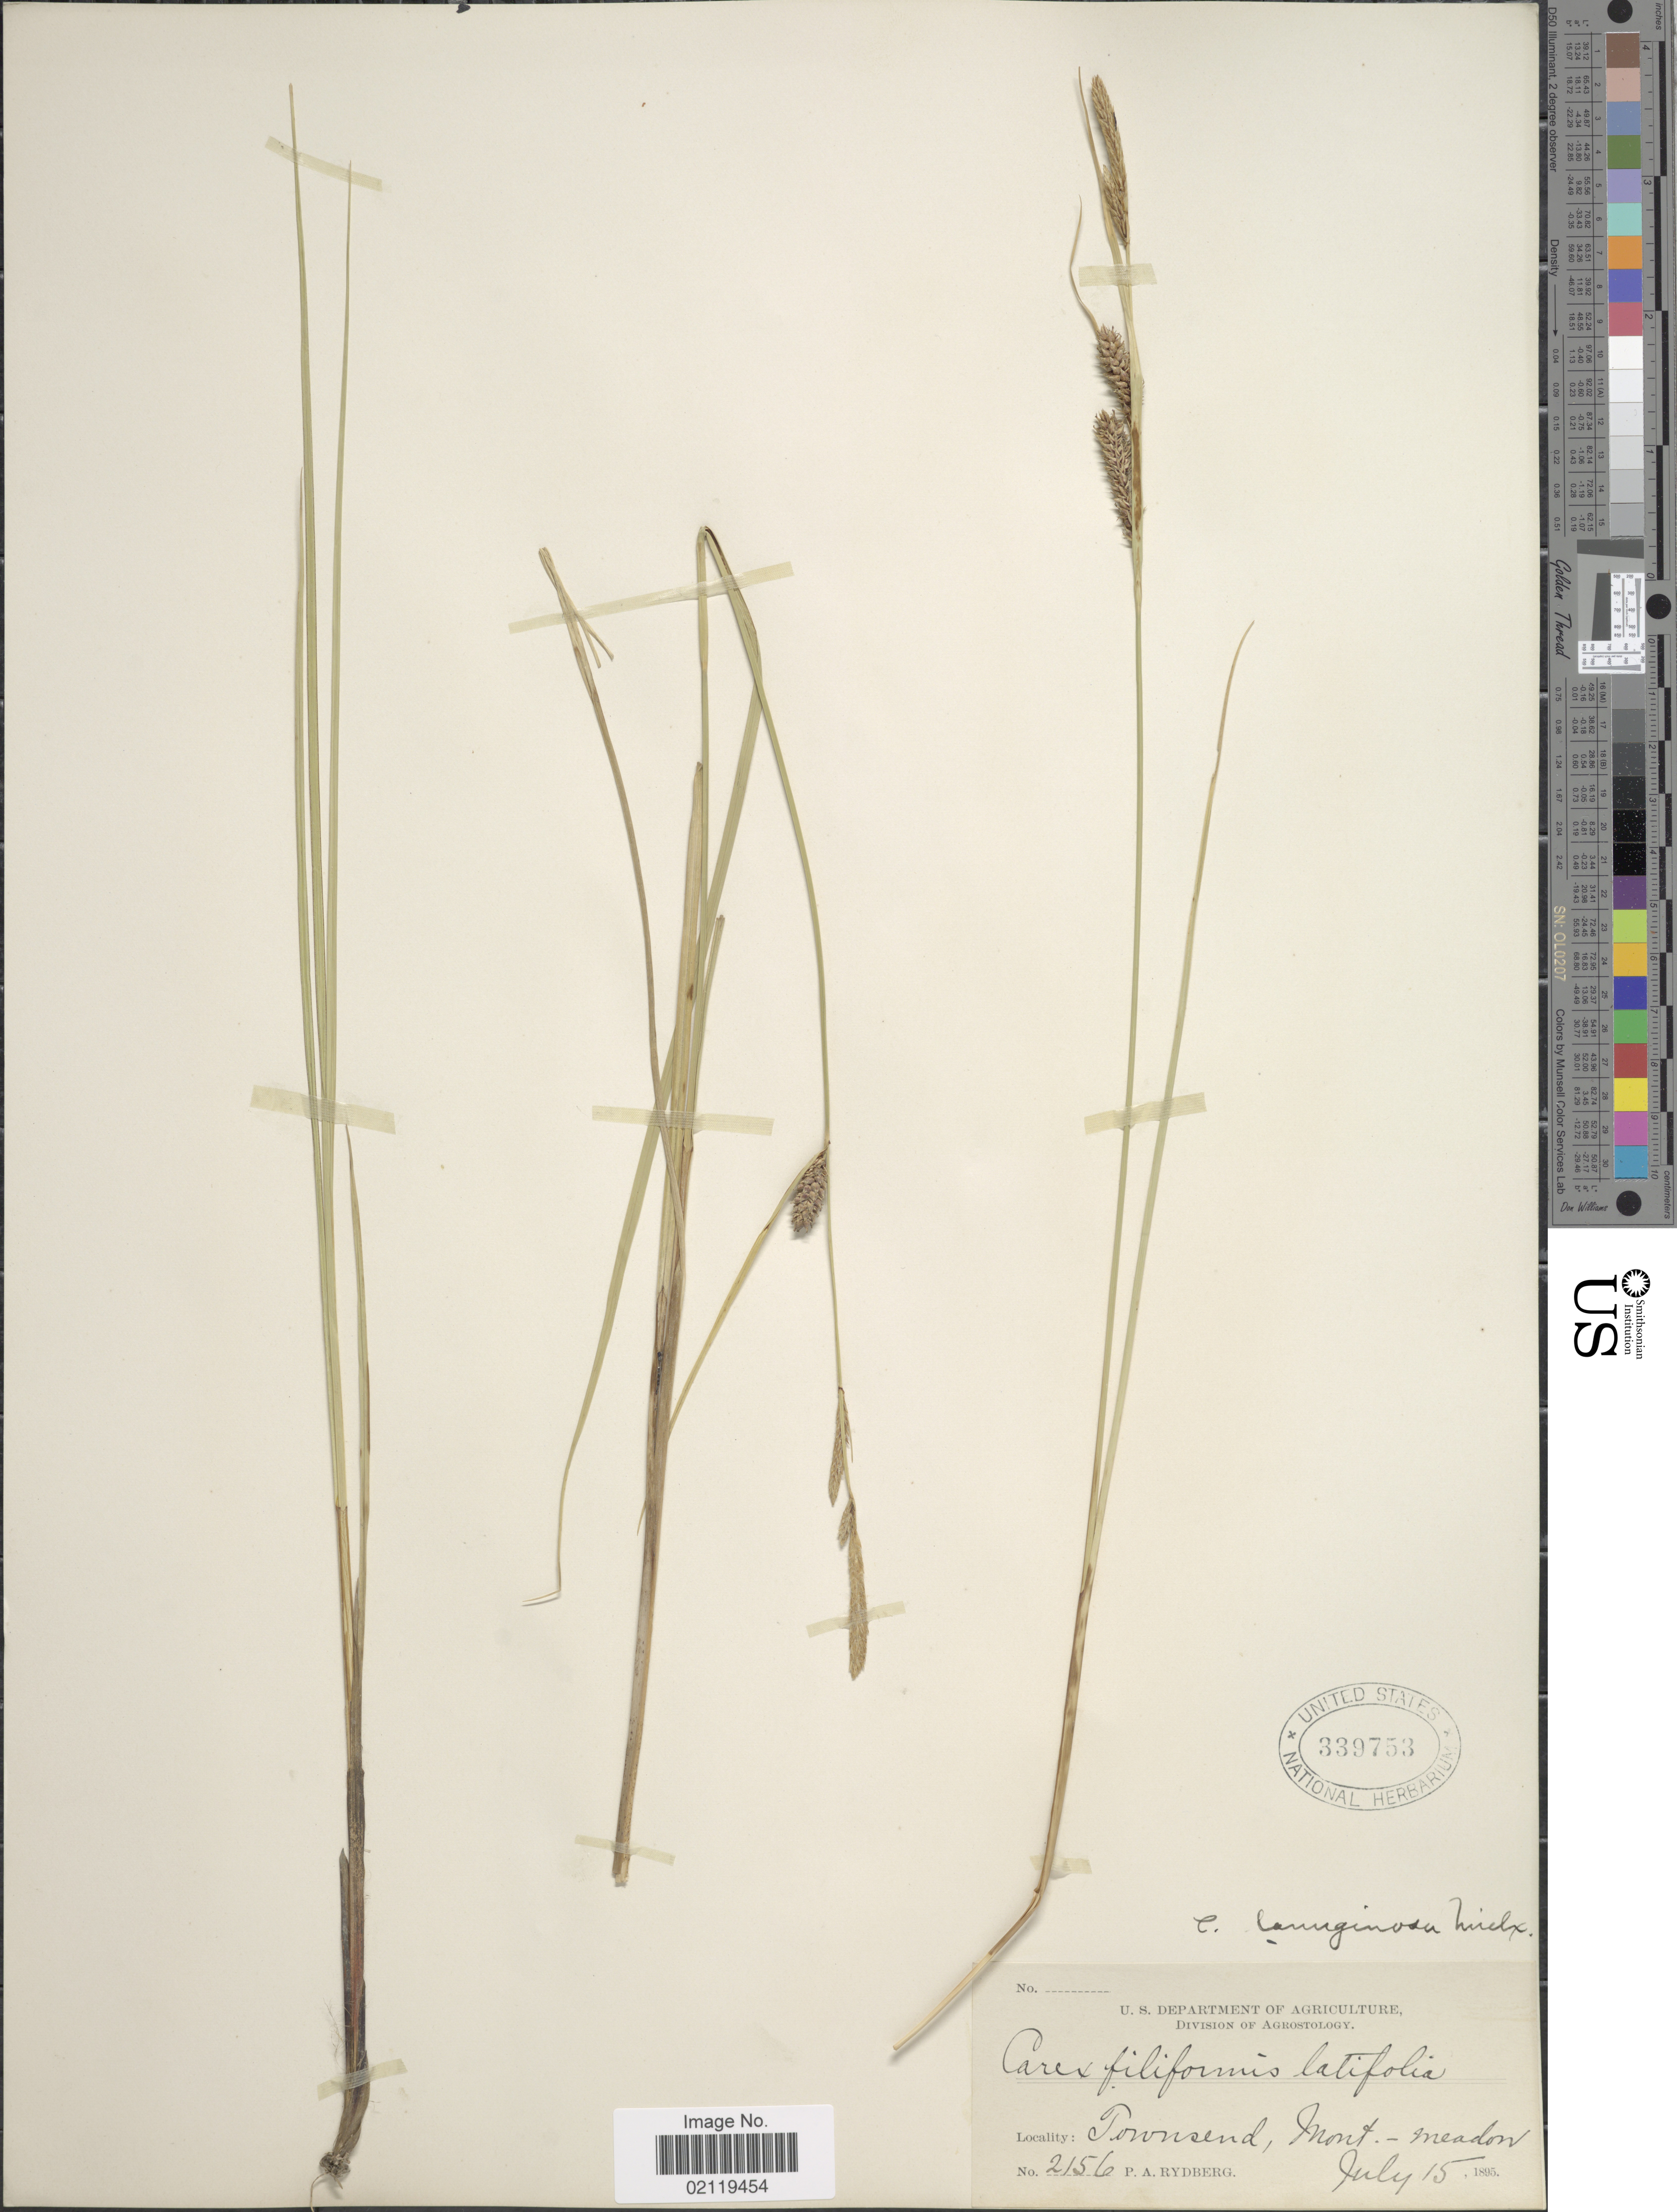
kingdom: Plantae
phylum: Tracheophyta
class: Liliopsida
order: Poales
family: Cyperaceae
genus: Carex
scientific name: Carex pellita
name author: Muhl. ex Willd.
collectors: P. A. Rydberg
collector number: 2156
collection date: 1895-07-15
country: United States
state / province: Montana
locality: Townsend - Meadow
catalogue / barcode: US 339753